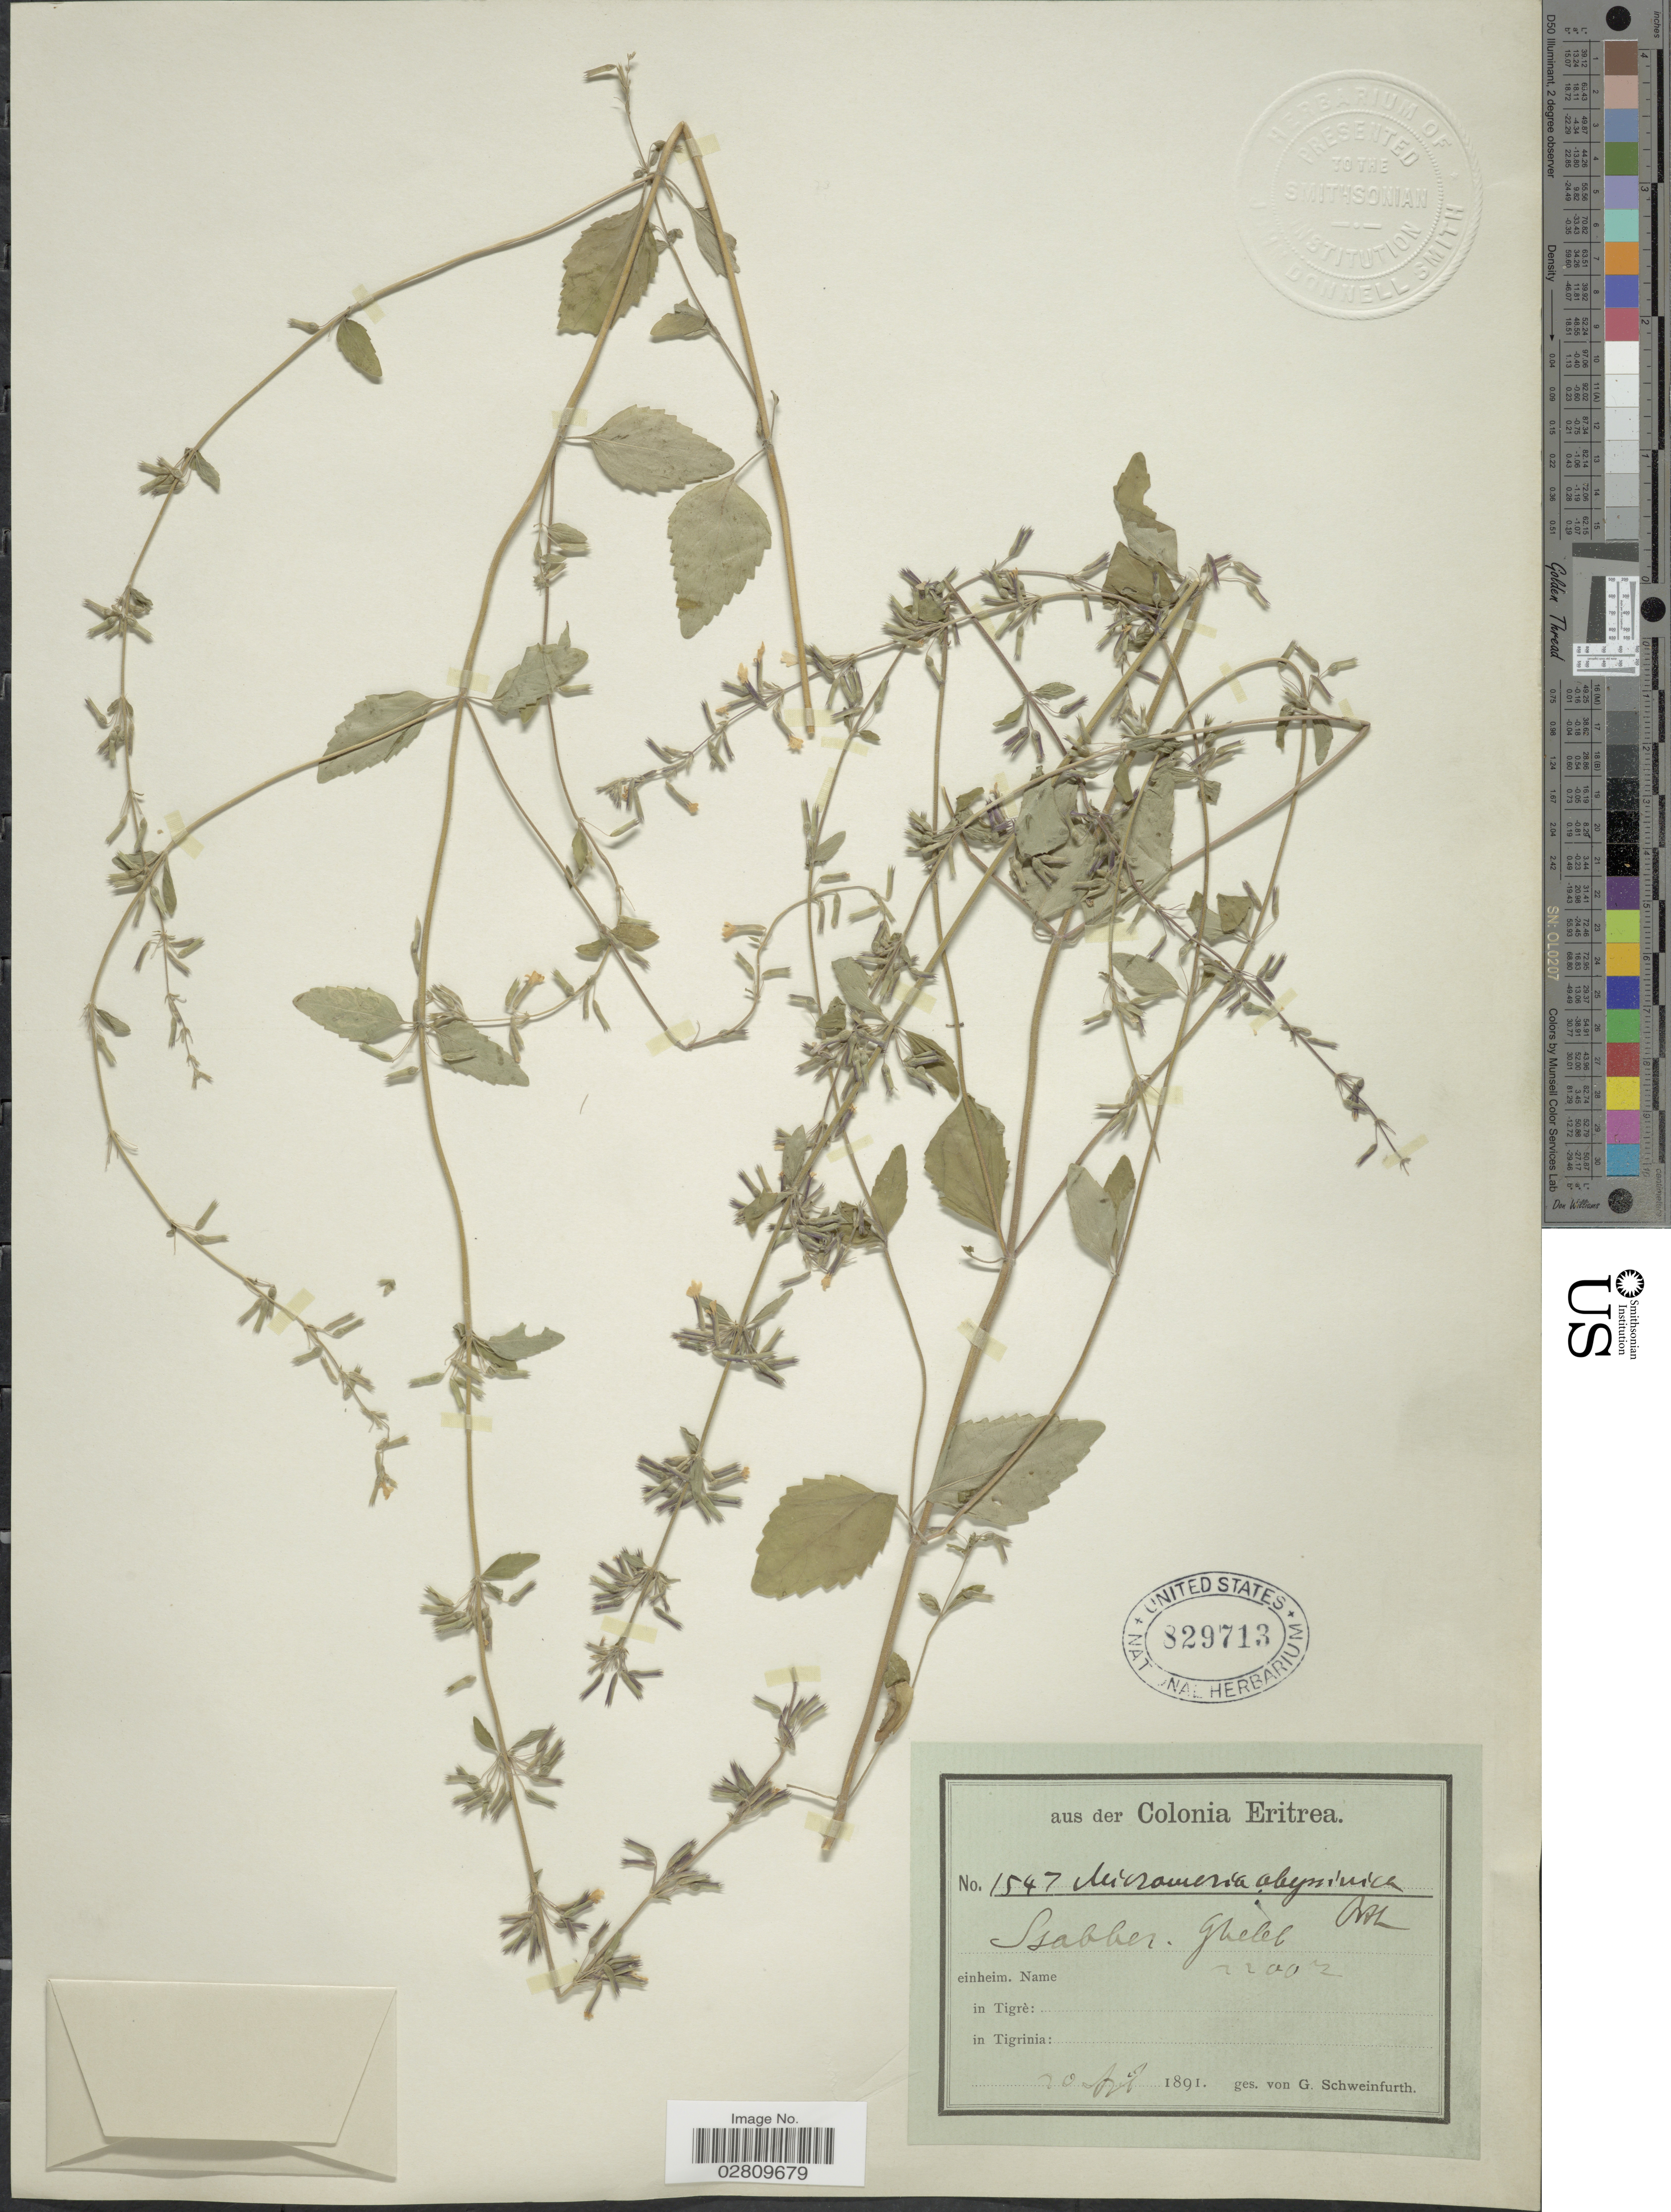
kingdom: Plantae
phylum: Tracheophyta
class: Magnoliopsida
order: Lamiales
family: Lamiaceae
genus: Micromeria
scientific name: Micromeria abyssinica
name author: Benth.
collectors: G. A. Schweinfurth (herbarium)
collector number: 1547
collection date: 1891-04-20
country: Eritrea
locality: Colonia Eritrea. Ssabber. Gheleb.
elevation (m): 2200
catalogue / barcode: US 829713